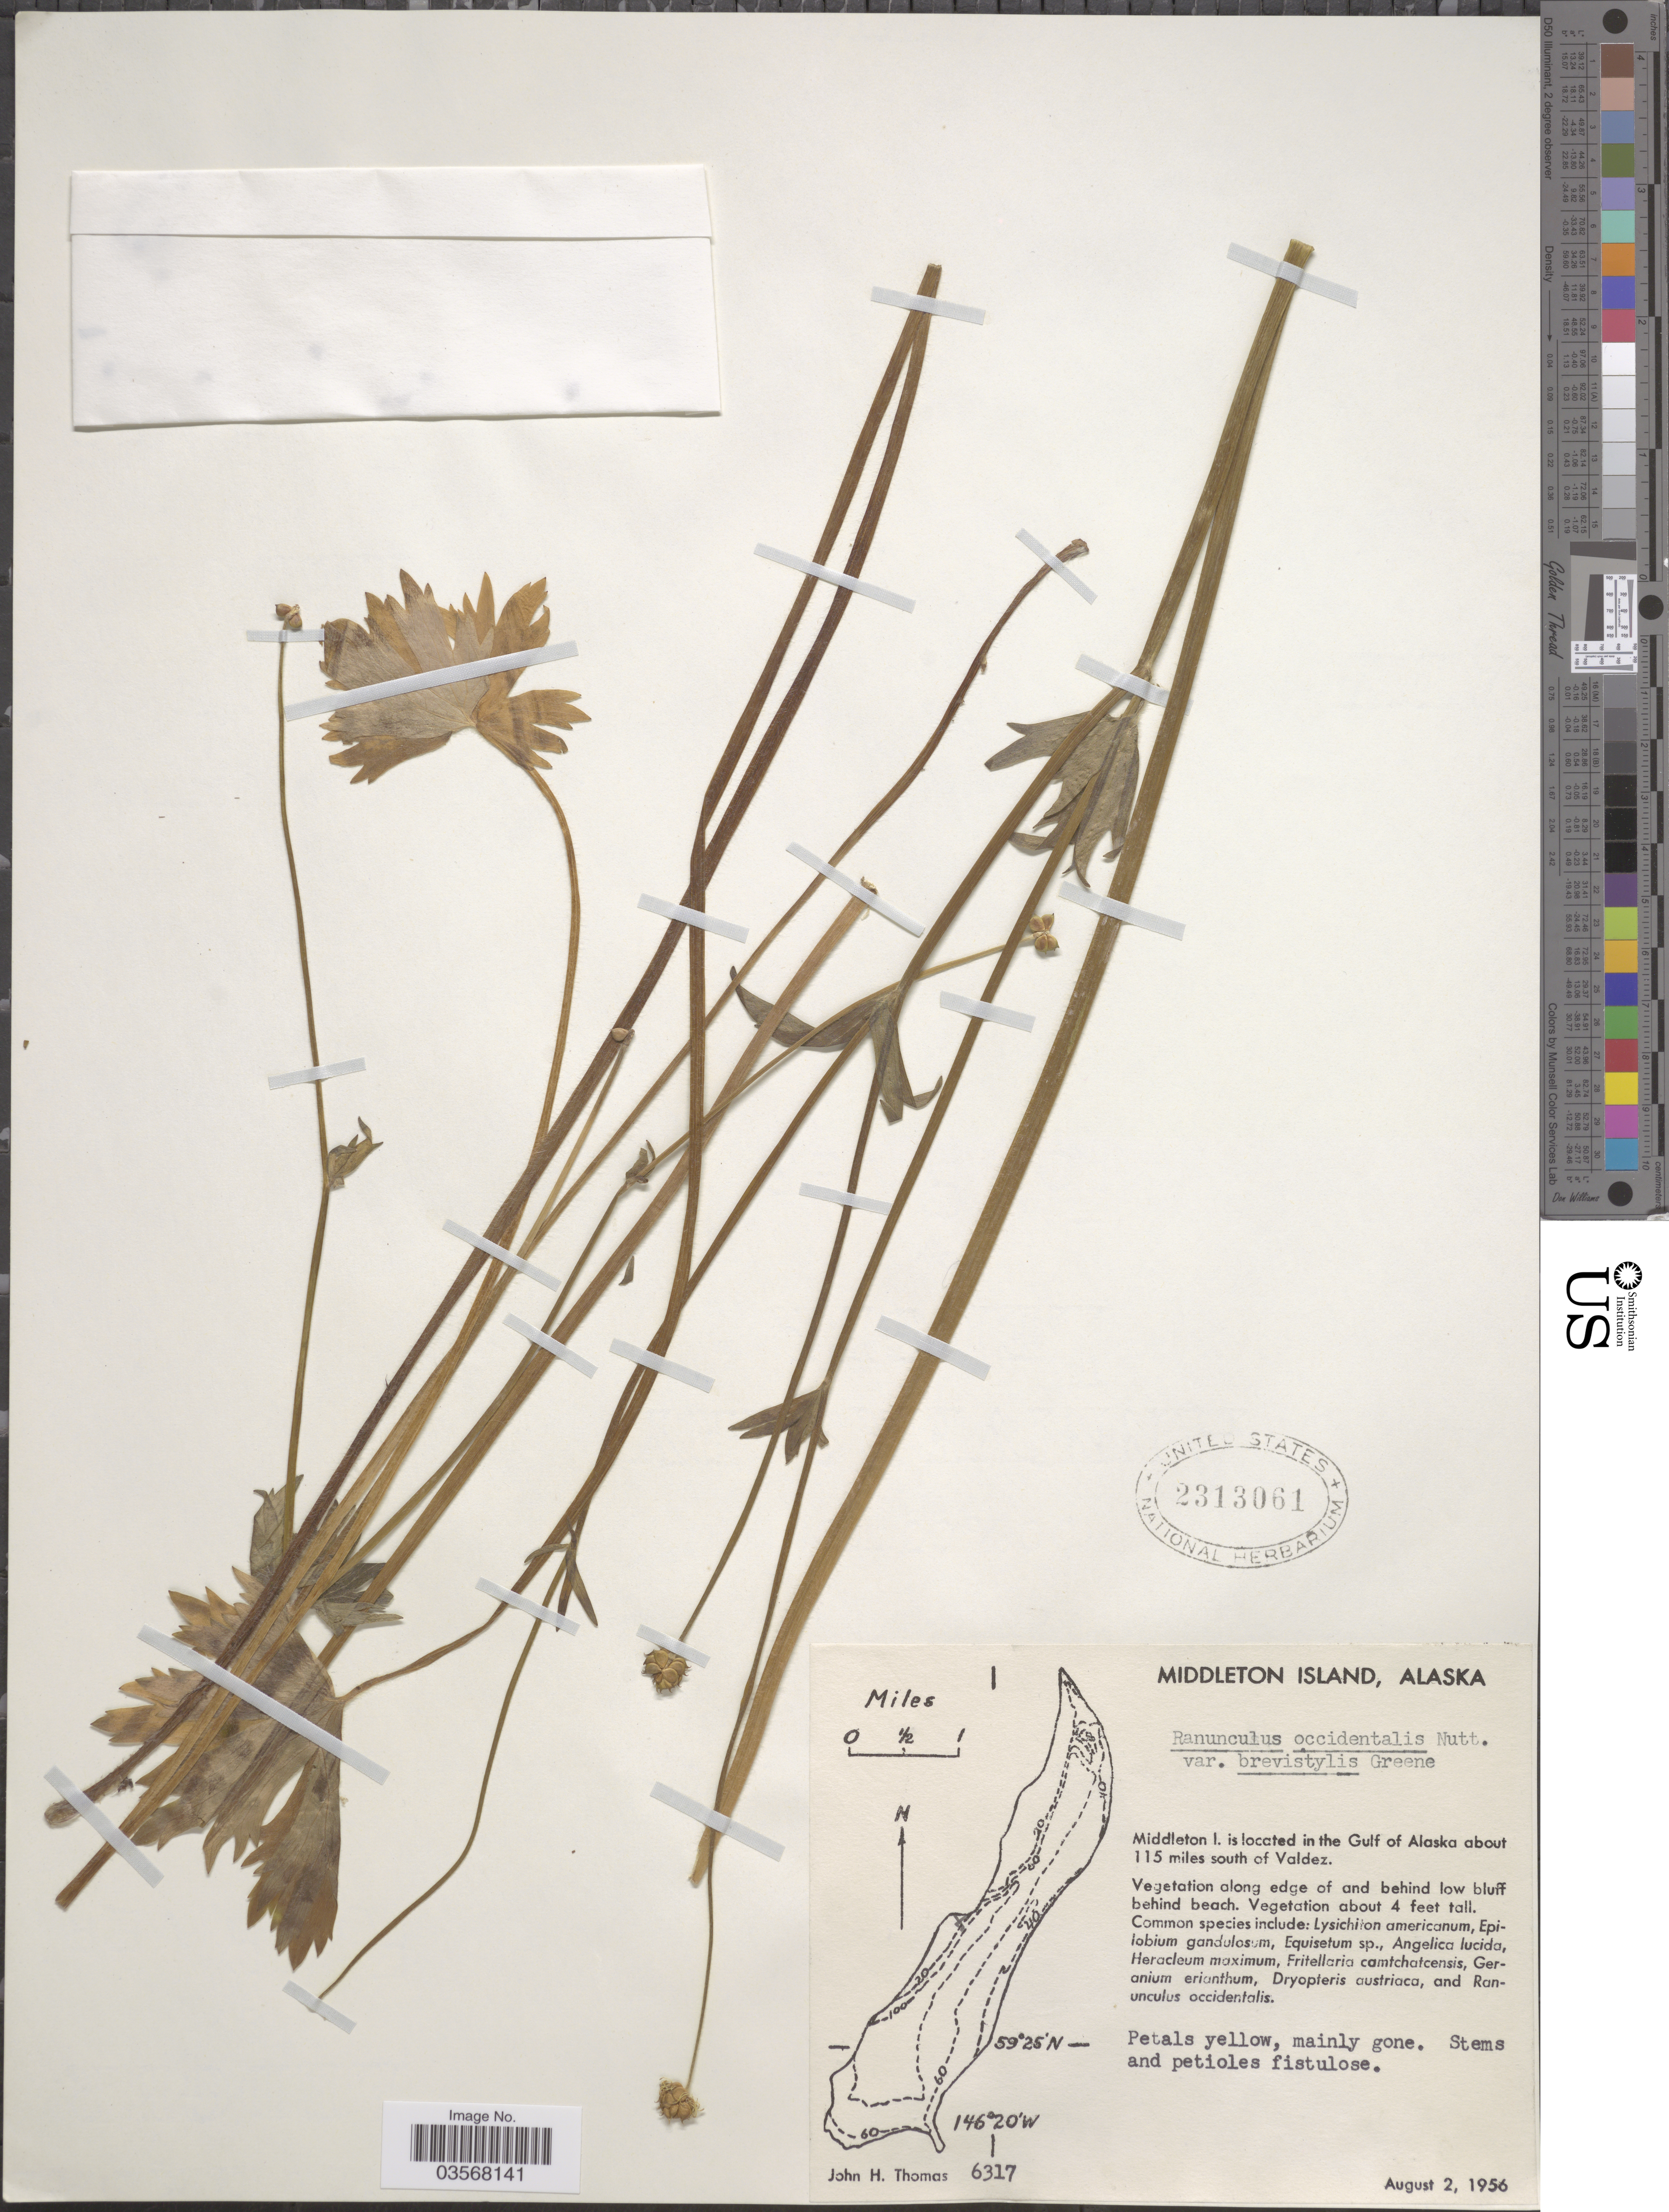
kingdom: Plantae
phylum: Tracheophyta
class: Magnoliopsida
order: Ranunculales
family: Ranunculaceae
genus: Ranunculus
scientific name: Ranunculus occidentalis var. brevistylus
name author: Greene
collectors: J. H. Thomas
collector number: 6317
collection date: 1956-08-02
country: United States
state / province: Alaska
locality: Middleton Island. Middleton I. is located in the Gulf of Alaska about 115 miles south of Valdez.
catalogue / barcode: US 2313061